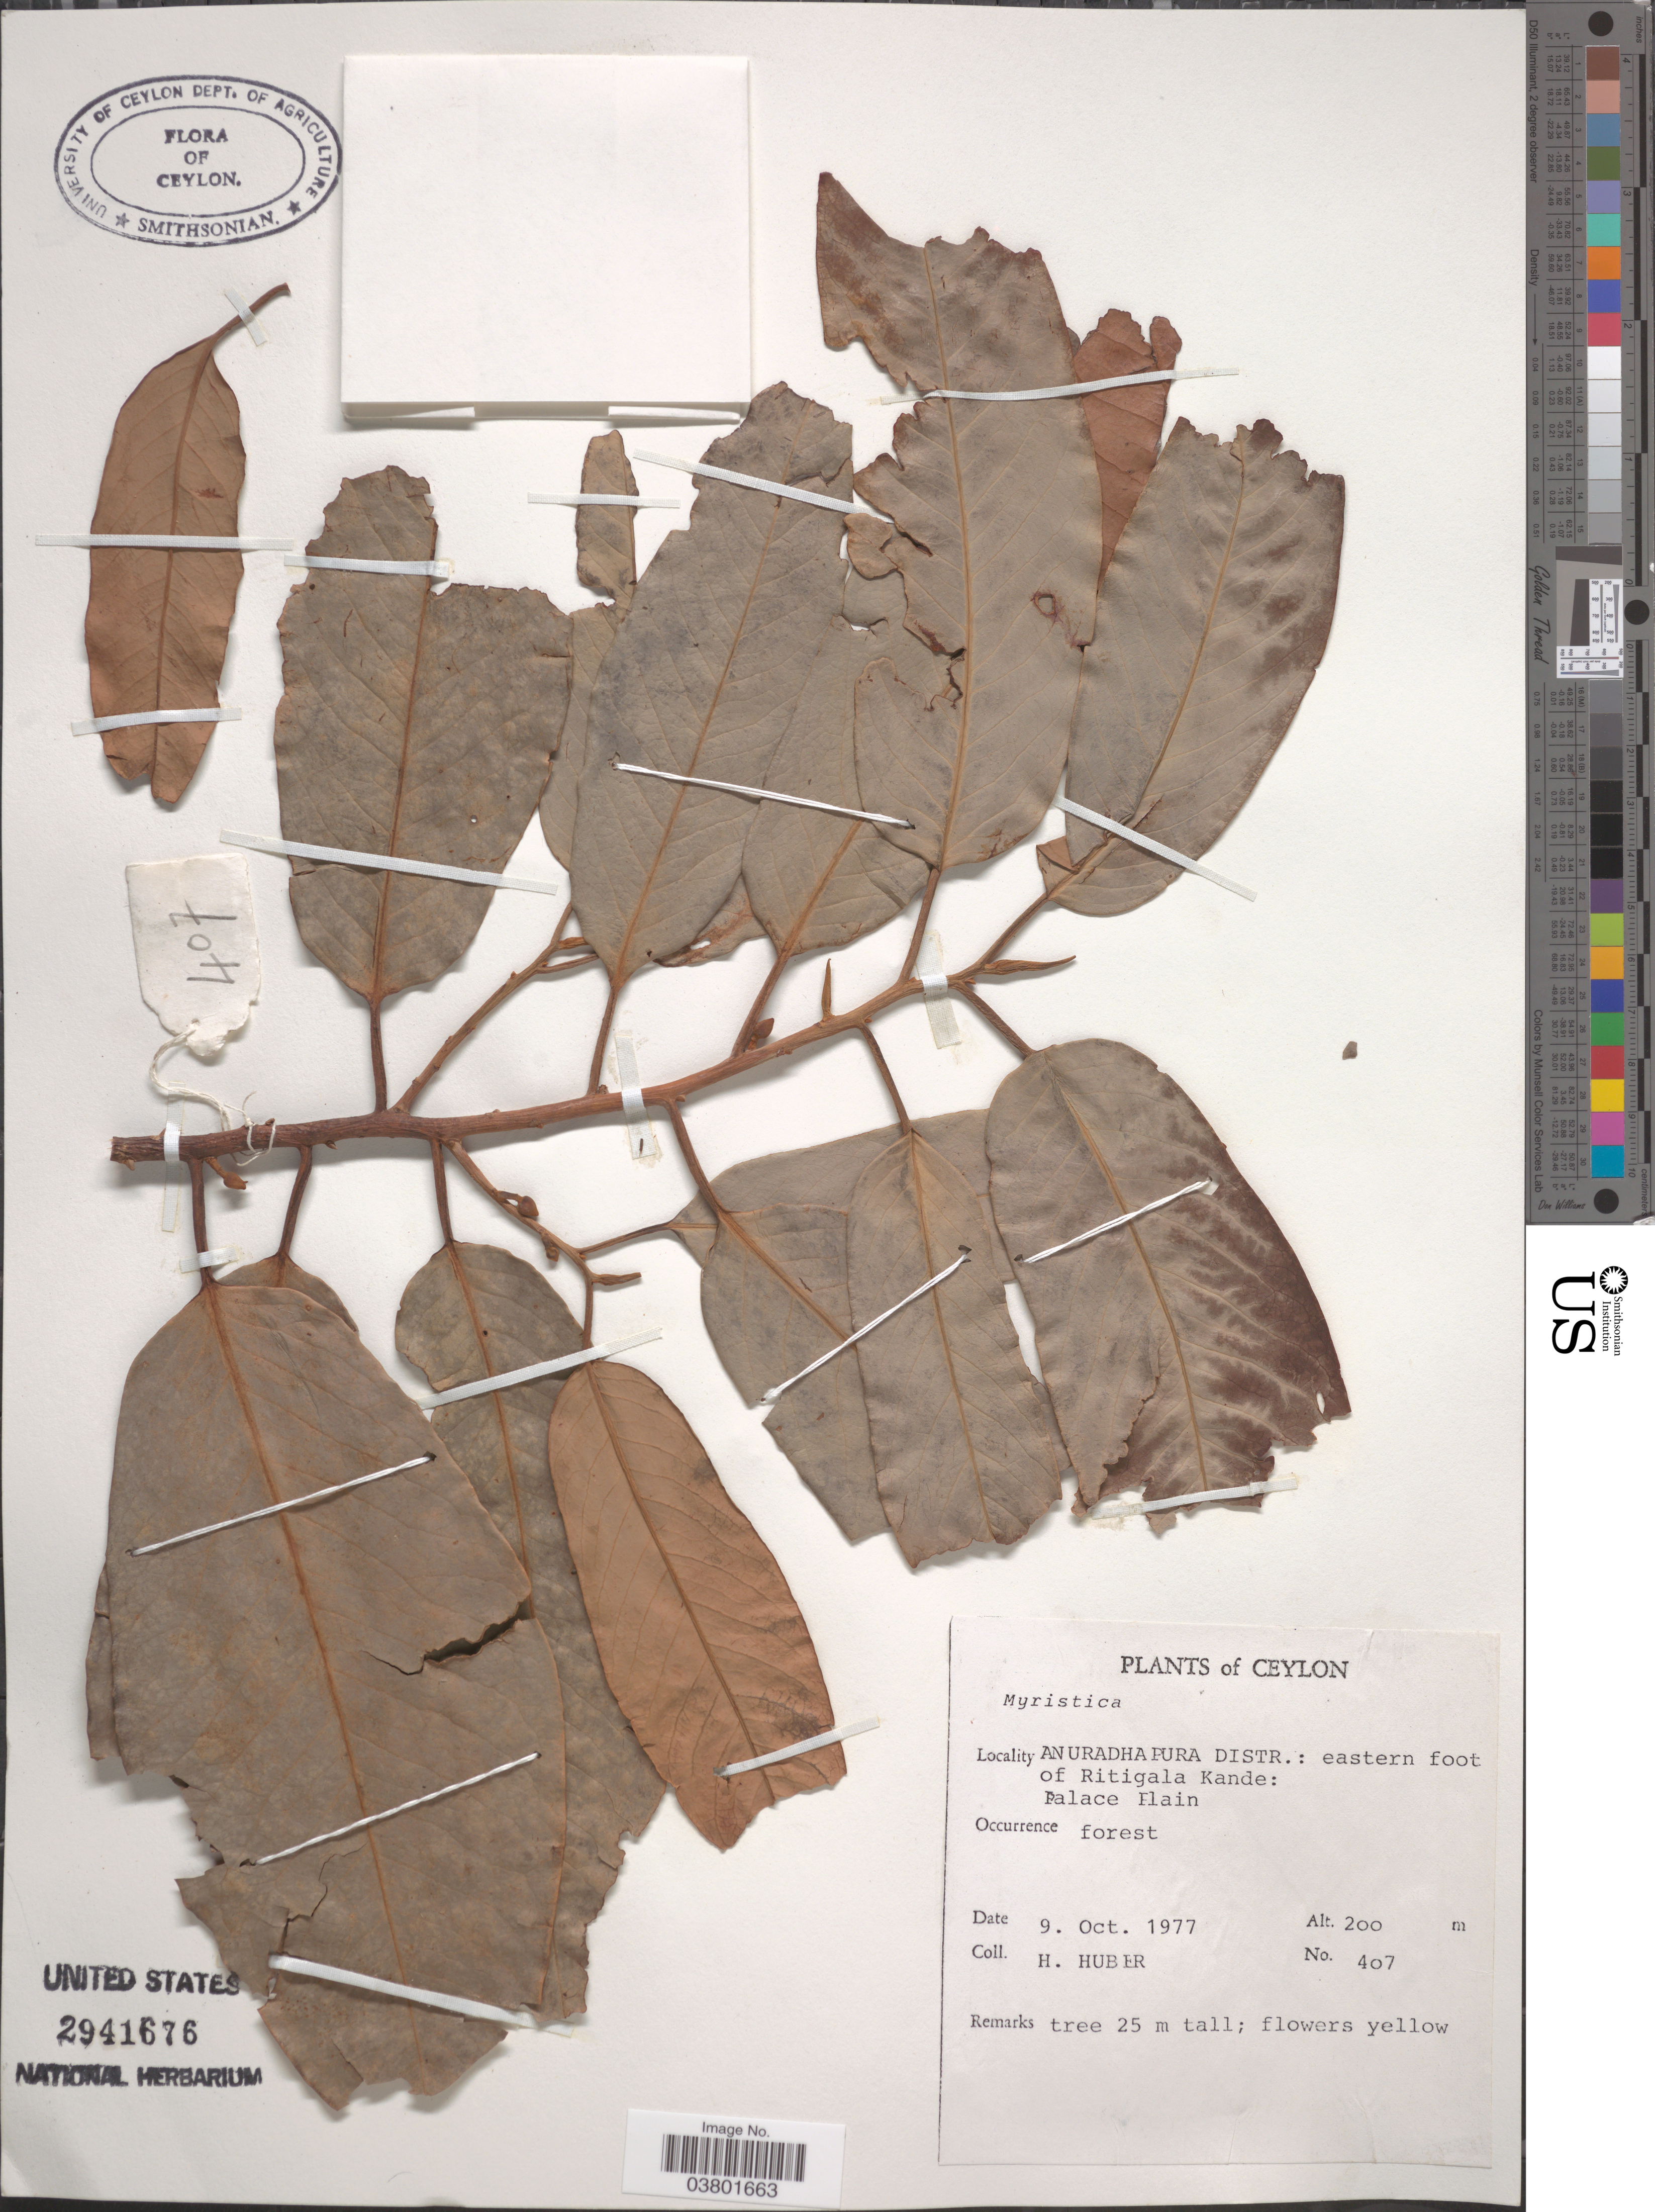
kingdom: Plantae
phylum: Tracheophyta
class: Magnoliopsida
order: Magnoliales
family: Myristicaceae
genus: Myristica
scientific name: Myristica sp.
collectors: H. Huber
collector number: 407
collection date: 1977-10-09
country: Sri Lanka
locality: Ceylon. Anuradhapura Distr.: eastern foot of Ritigala Kande: Palace Plain.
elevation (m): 200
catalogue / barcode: US 2941676